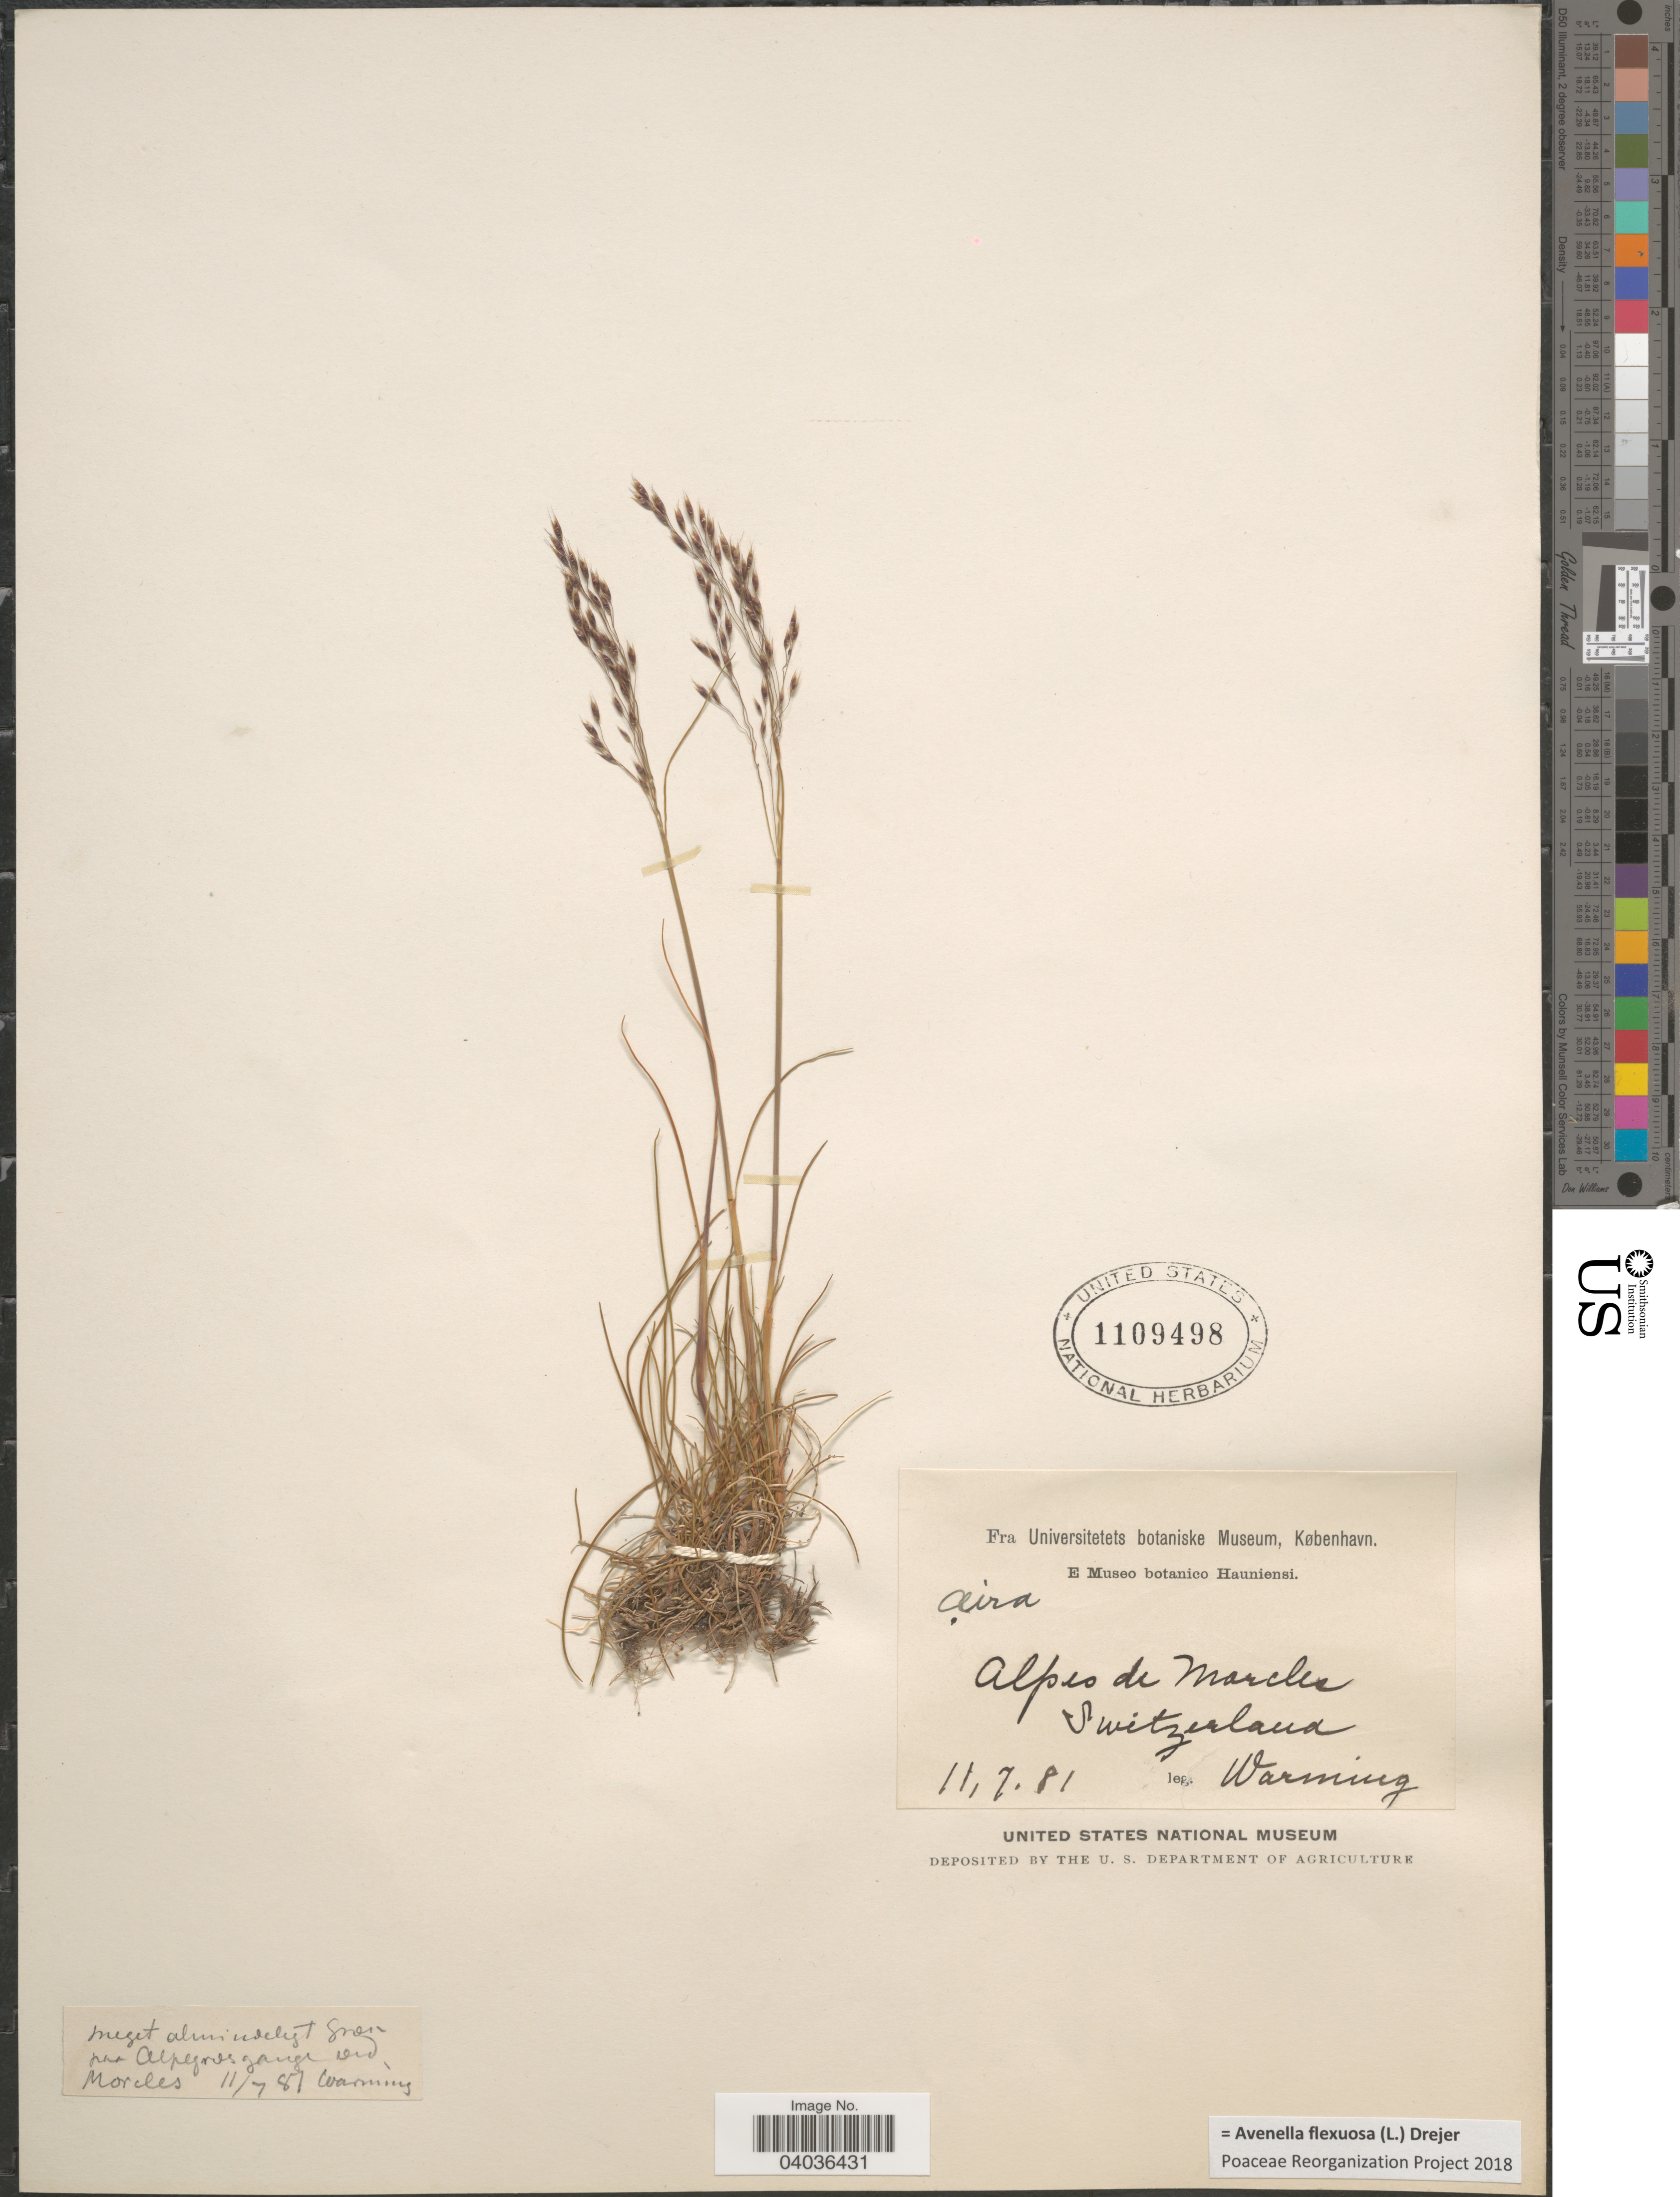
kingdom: Plantae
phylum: Tracheophyta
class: Liliopsida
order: Poales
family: Poaceae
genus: Avenella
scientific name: Avenella flexuosa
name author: (L.) Drejer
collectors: Warming, --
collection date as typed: Transcribed d/m/y: 11/7/81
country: Switzerland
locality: Alpes de Morcles.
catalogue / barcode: US 1109488